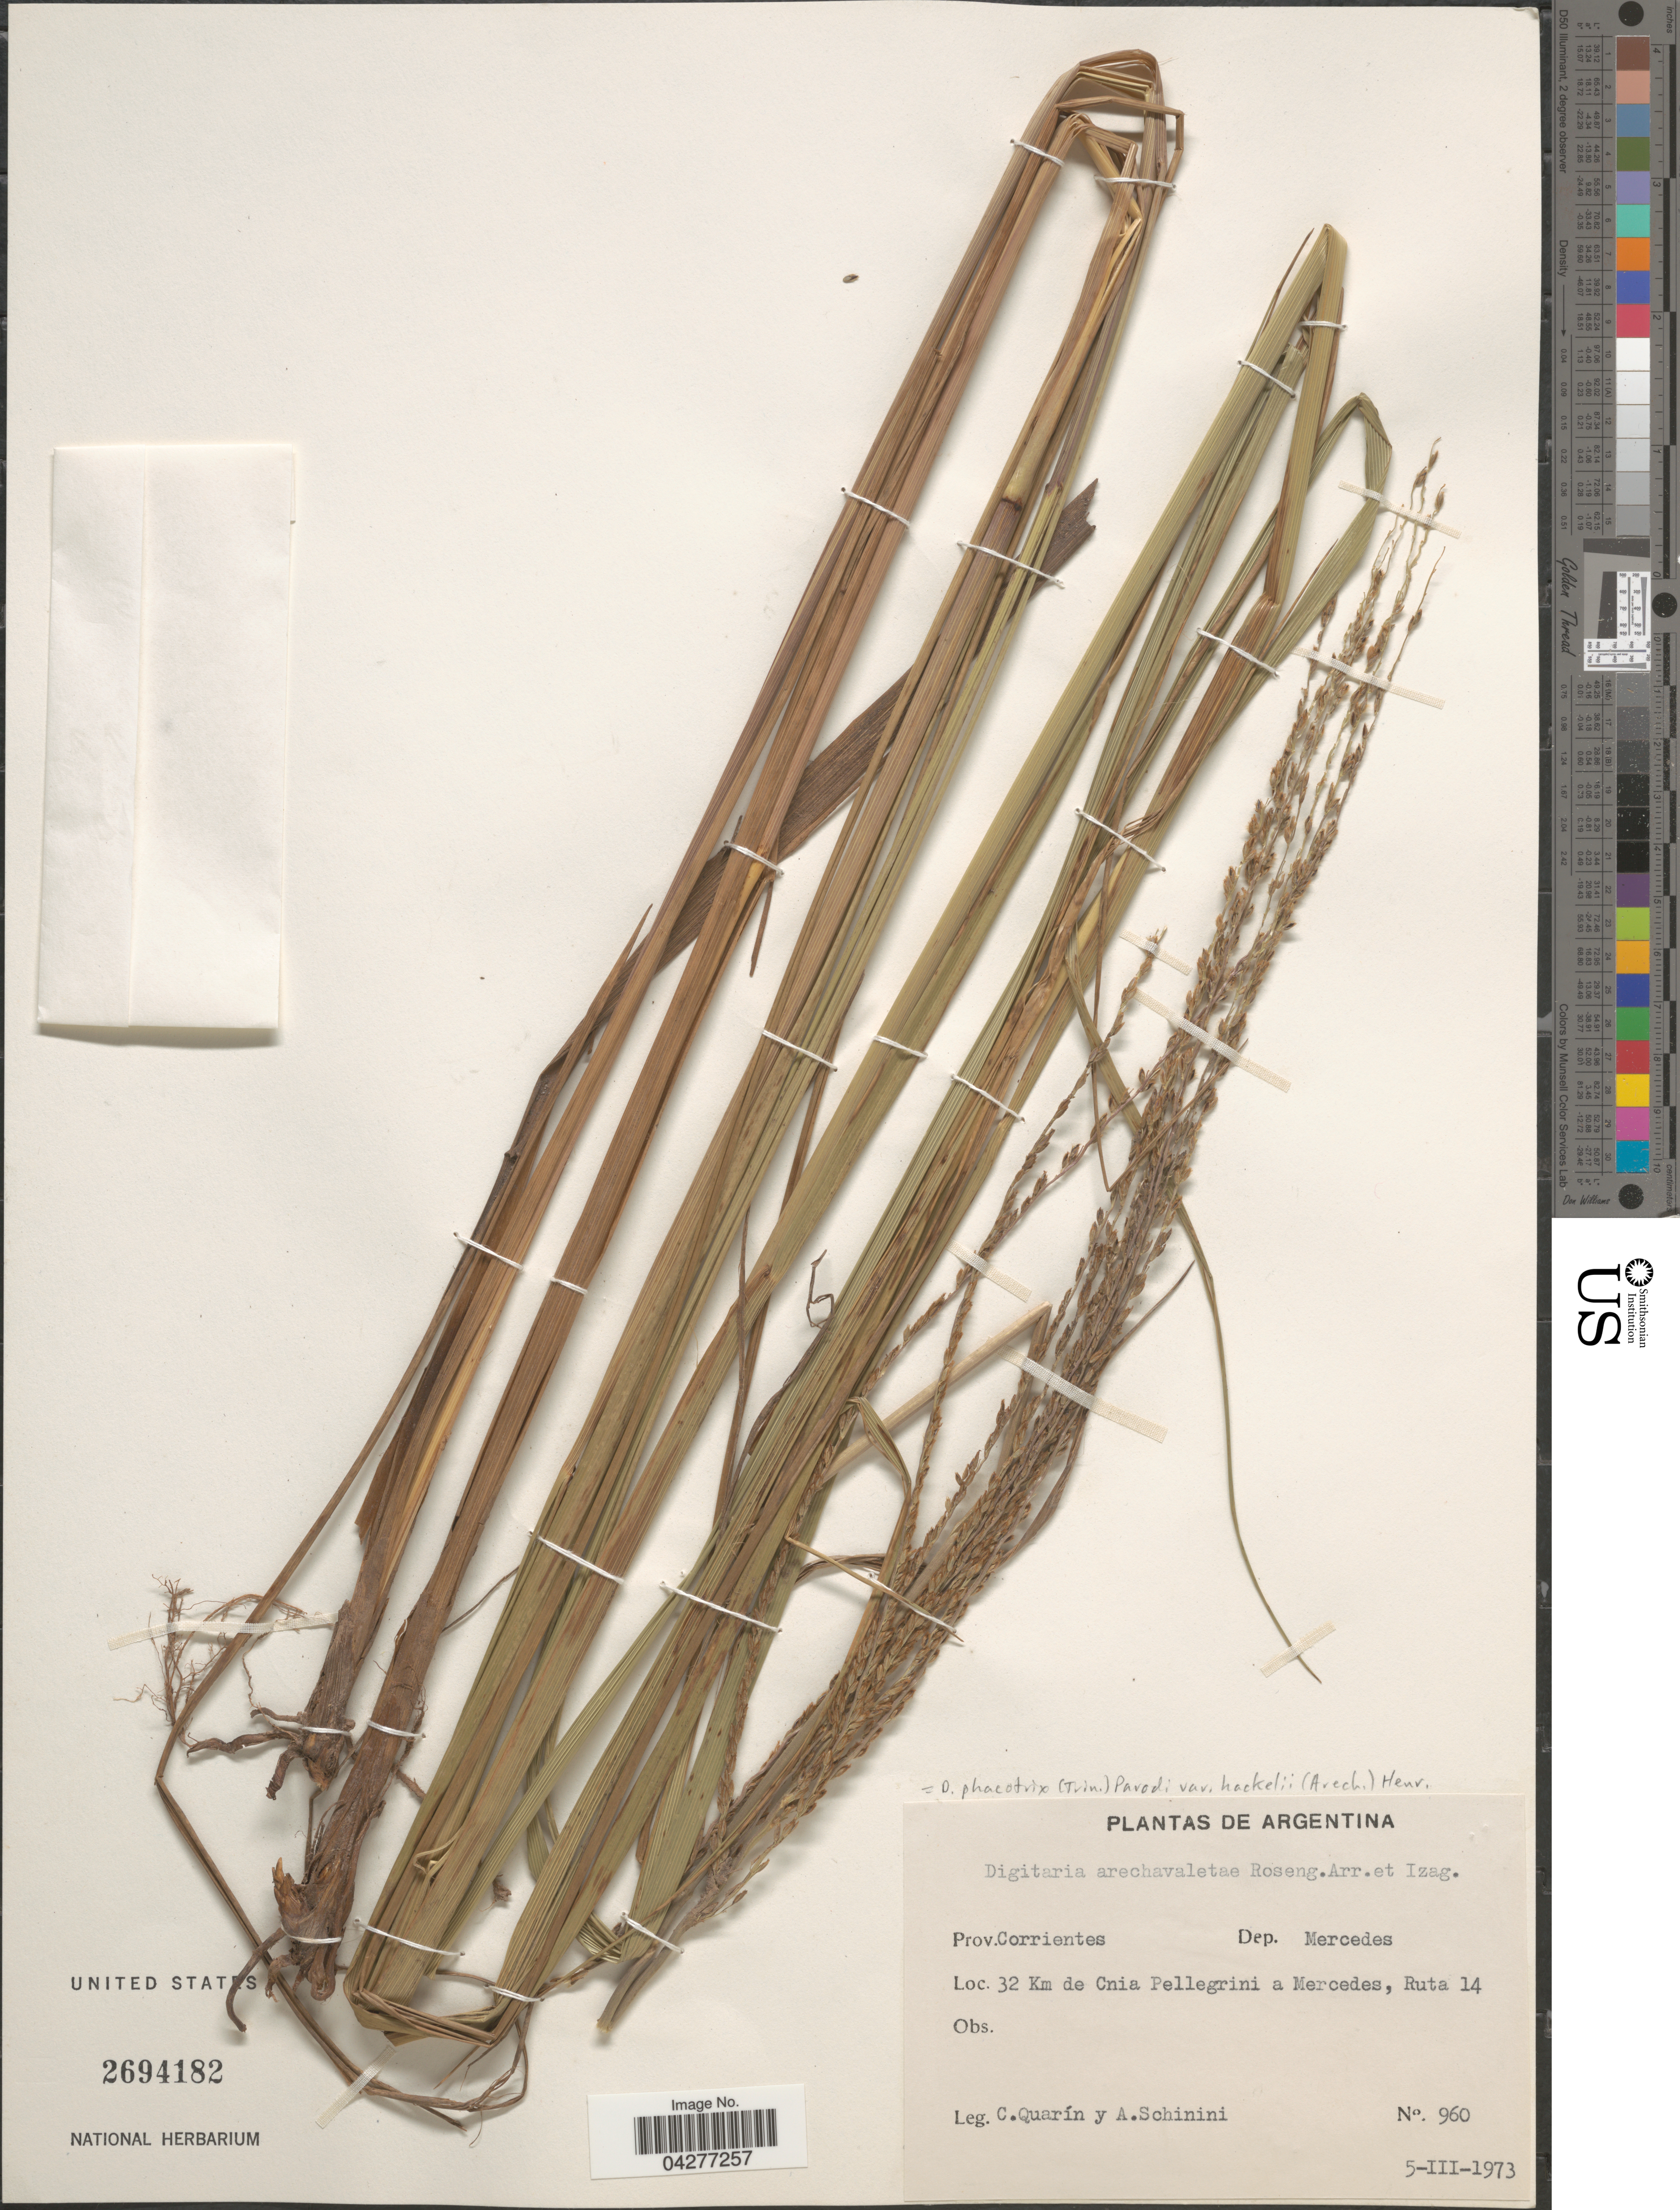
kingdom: Plantae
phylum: Tracheophyta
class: Liliopsida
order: Poales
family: Poaceae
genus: Digitaria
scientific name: Digitaria phaeothrix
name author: (Trin.) Parodi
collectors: C. Quarin & A. Schinini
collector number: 960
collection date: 1973-03-05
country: Argentina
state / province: Corrientes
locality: Dep. Mercedes. 32 Km de Cnia Pellegrini a Mercedes, Ruta 14.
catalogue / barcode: US 2694182